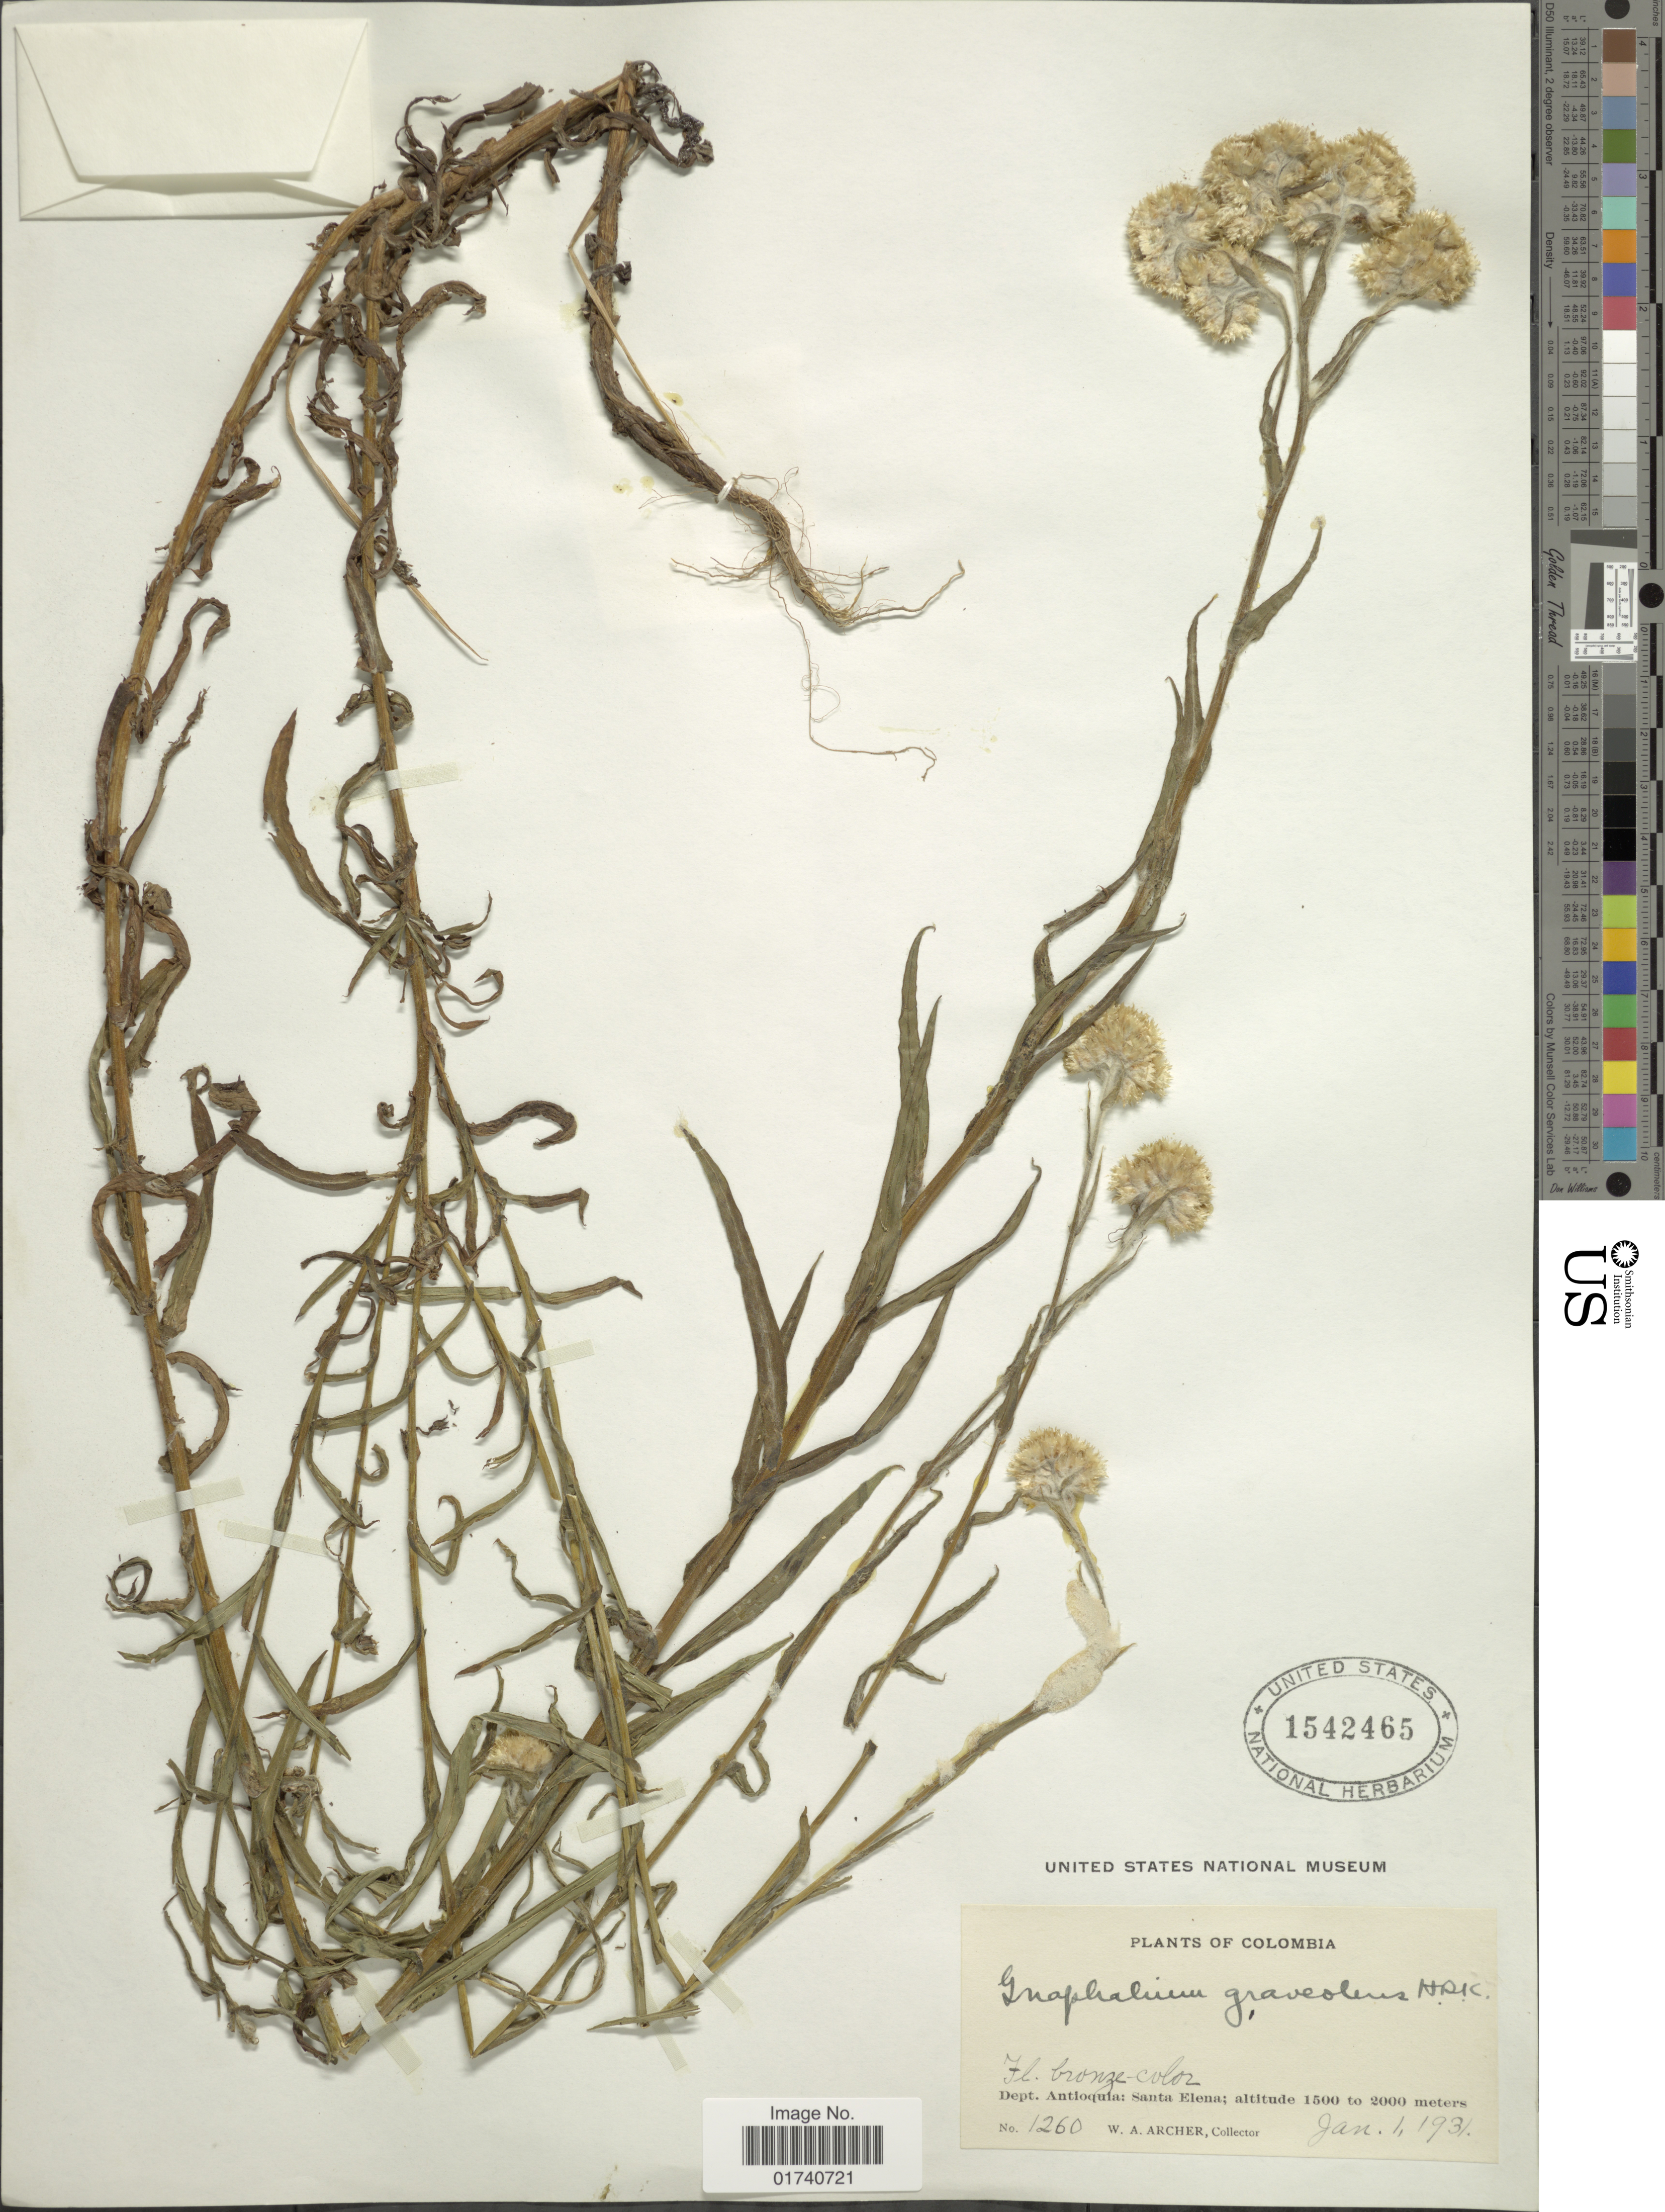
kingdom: Plantae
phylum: Tracheophyta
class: Magnoliopsida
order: Asterales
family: Asteraceae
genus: Pseudognaphalium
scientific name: Pseudognaphalium graveolens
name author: Anderb.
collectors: W. A. Archer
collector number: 1260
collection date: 1931-01-01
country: Colombia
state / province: Antioquia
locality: Dept. Antioquia: Santa Elena.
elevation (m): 1500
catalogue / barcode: US 1542465